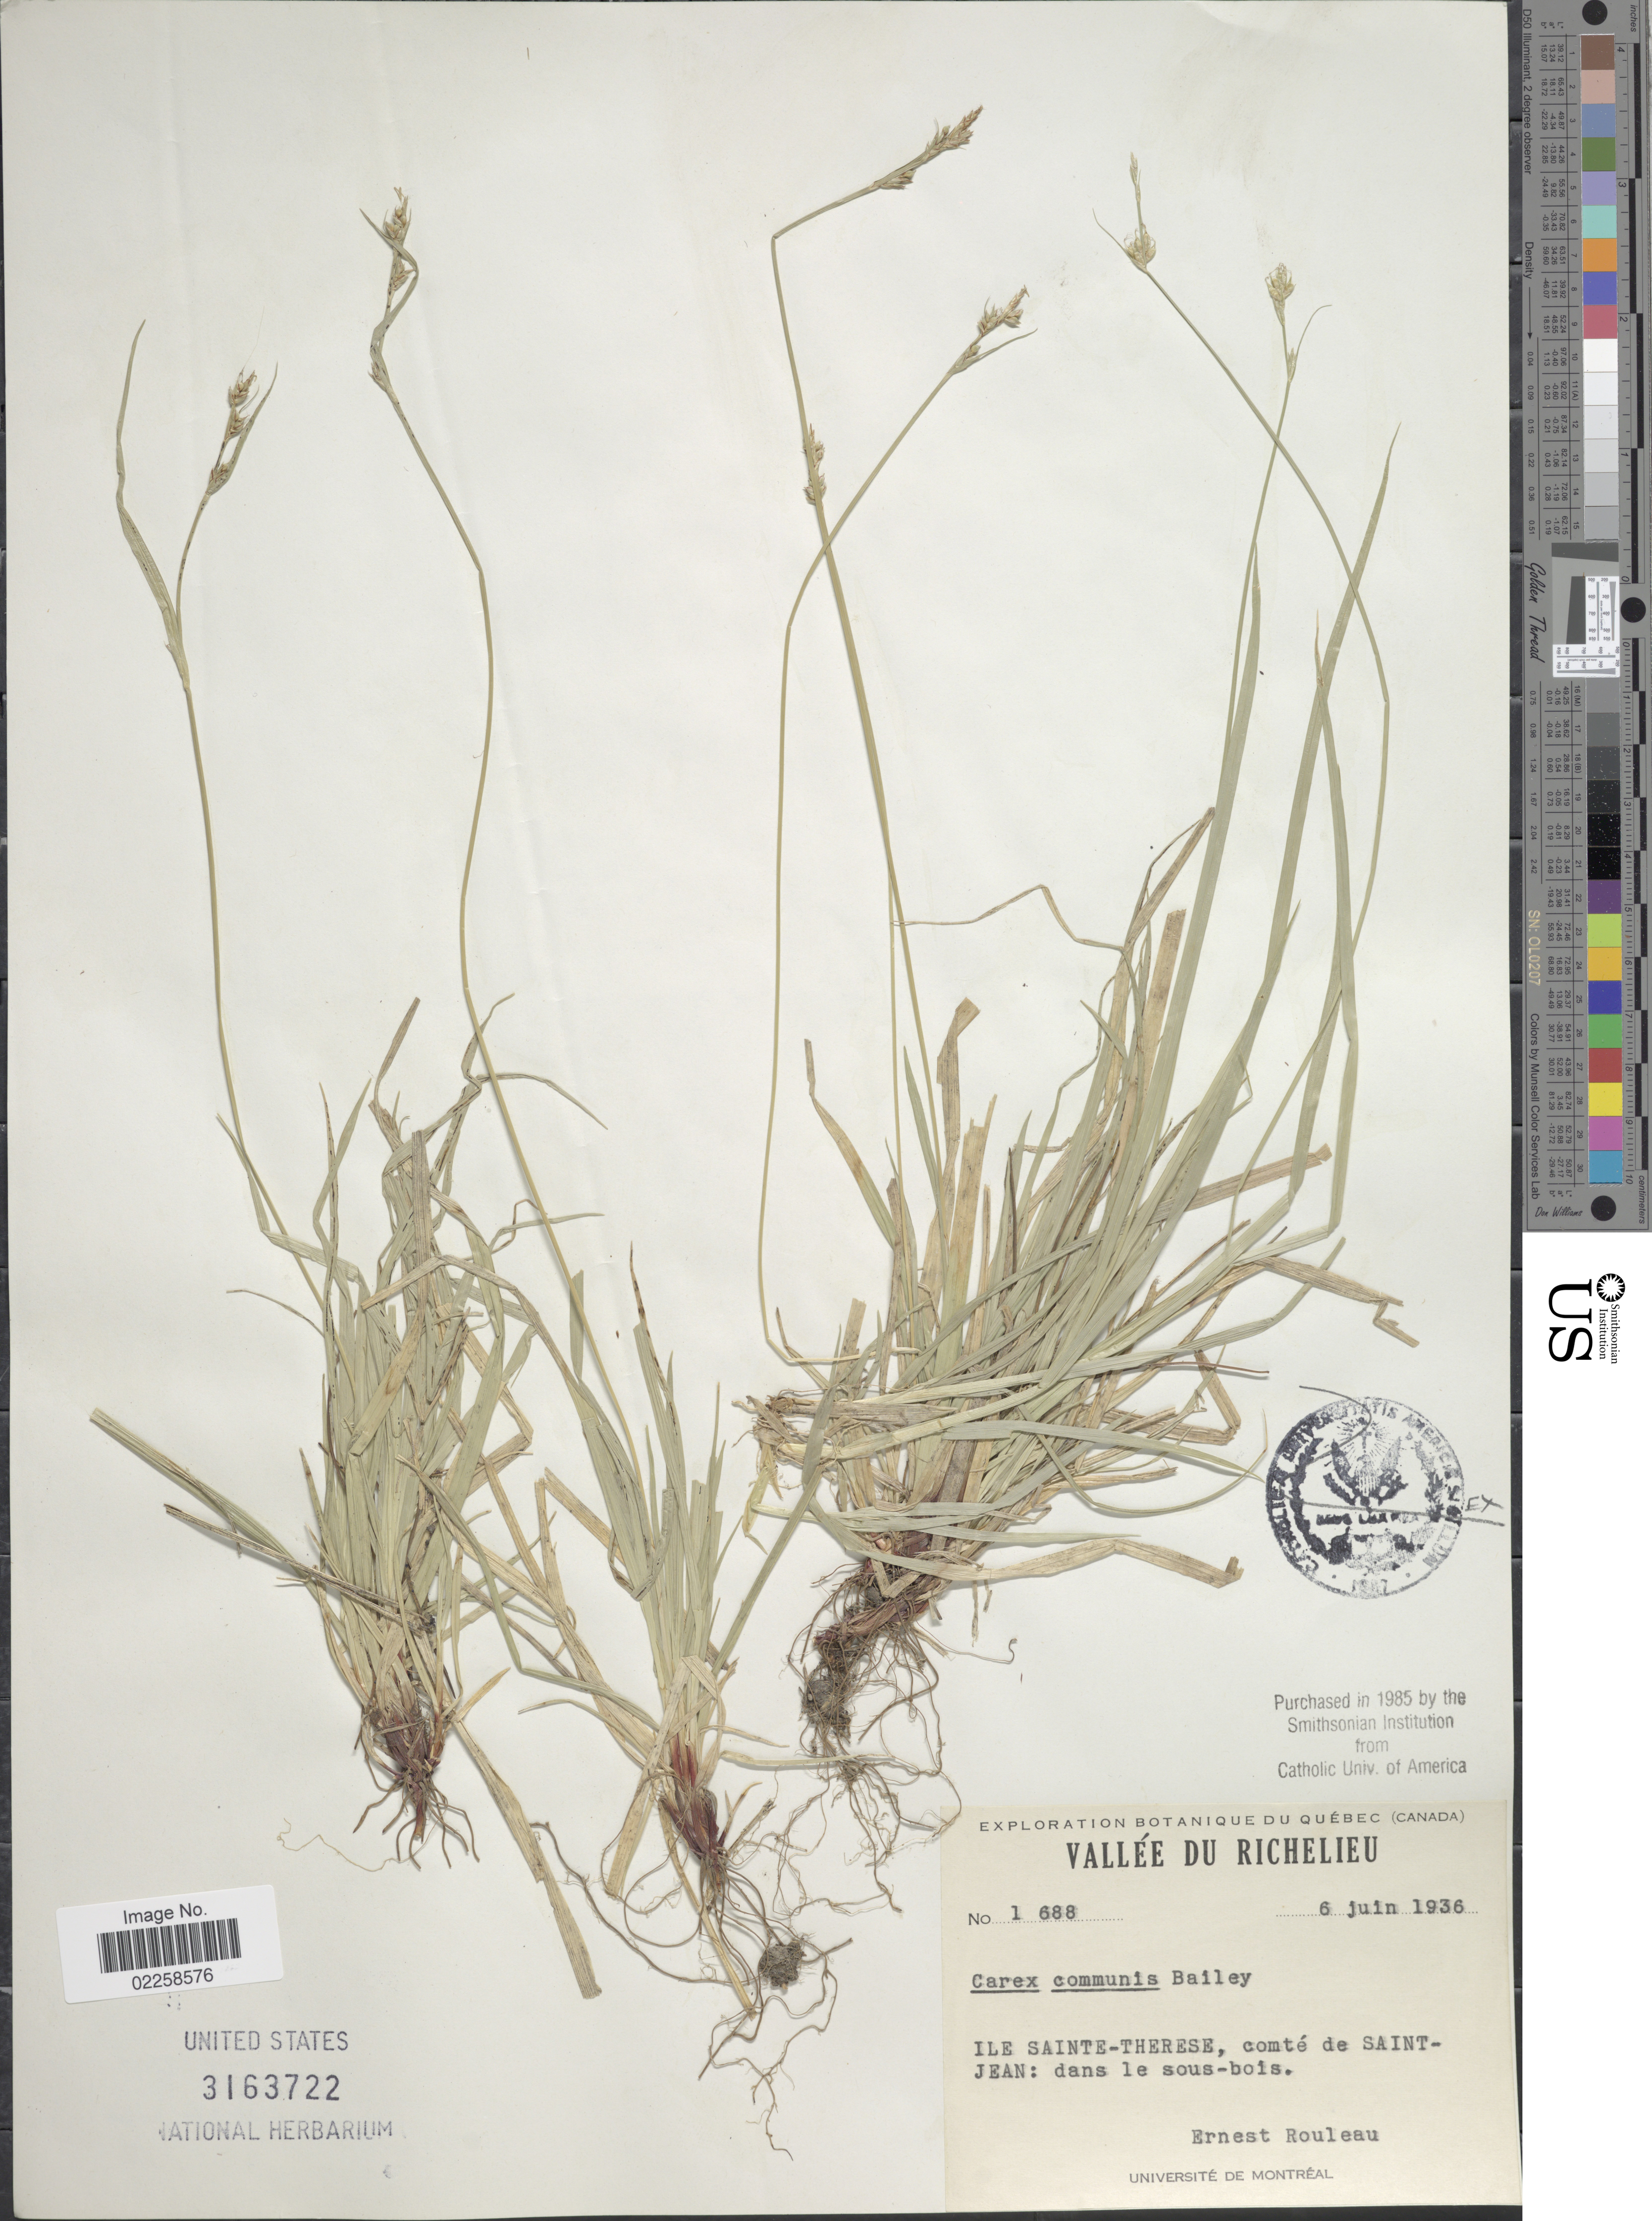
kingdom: Plantae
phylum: Tracheophyta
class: Liliopsida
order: Poales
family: Cyperaceae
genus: Carex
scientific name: Carex communis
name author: L.H. Bailey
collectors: E. Rouleau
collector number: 1688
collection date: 1936-06-06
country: Canada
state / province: Quebec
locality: Vallee du Richelieu. Ile Sainte-Therese, comte de Saint-Jean: dans le sous-bois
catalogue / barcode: US 3163722